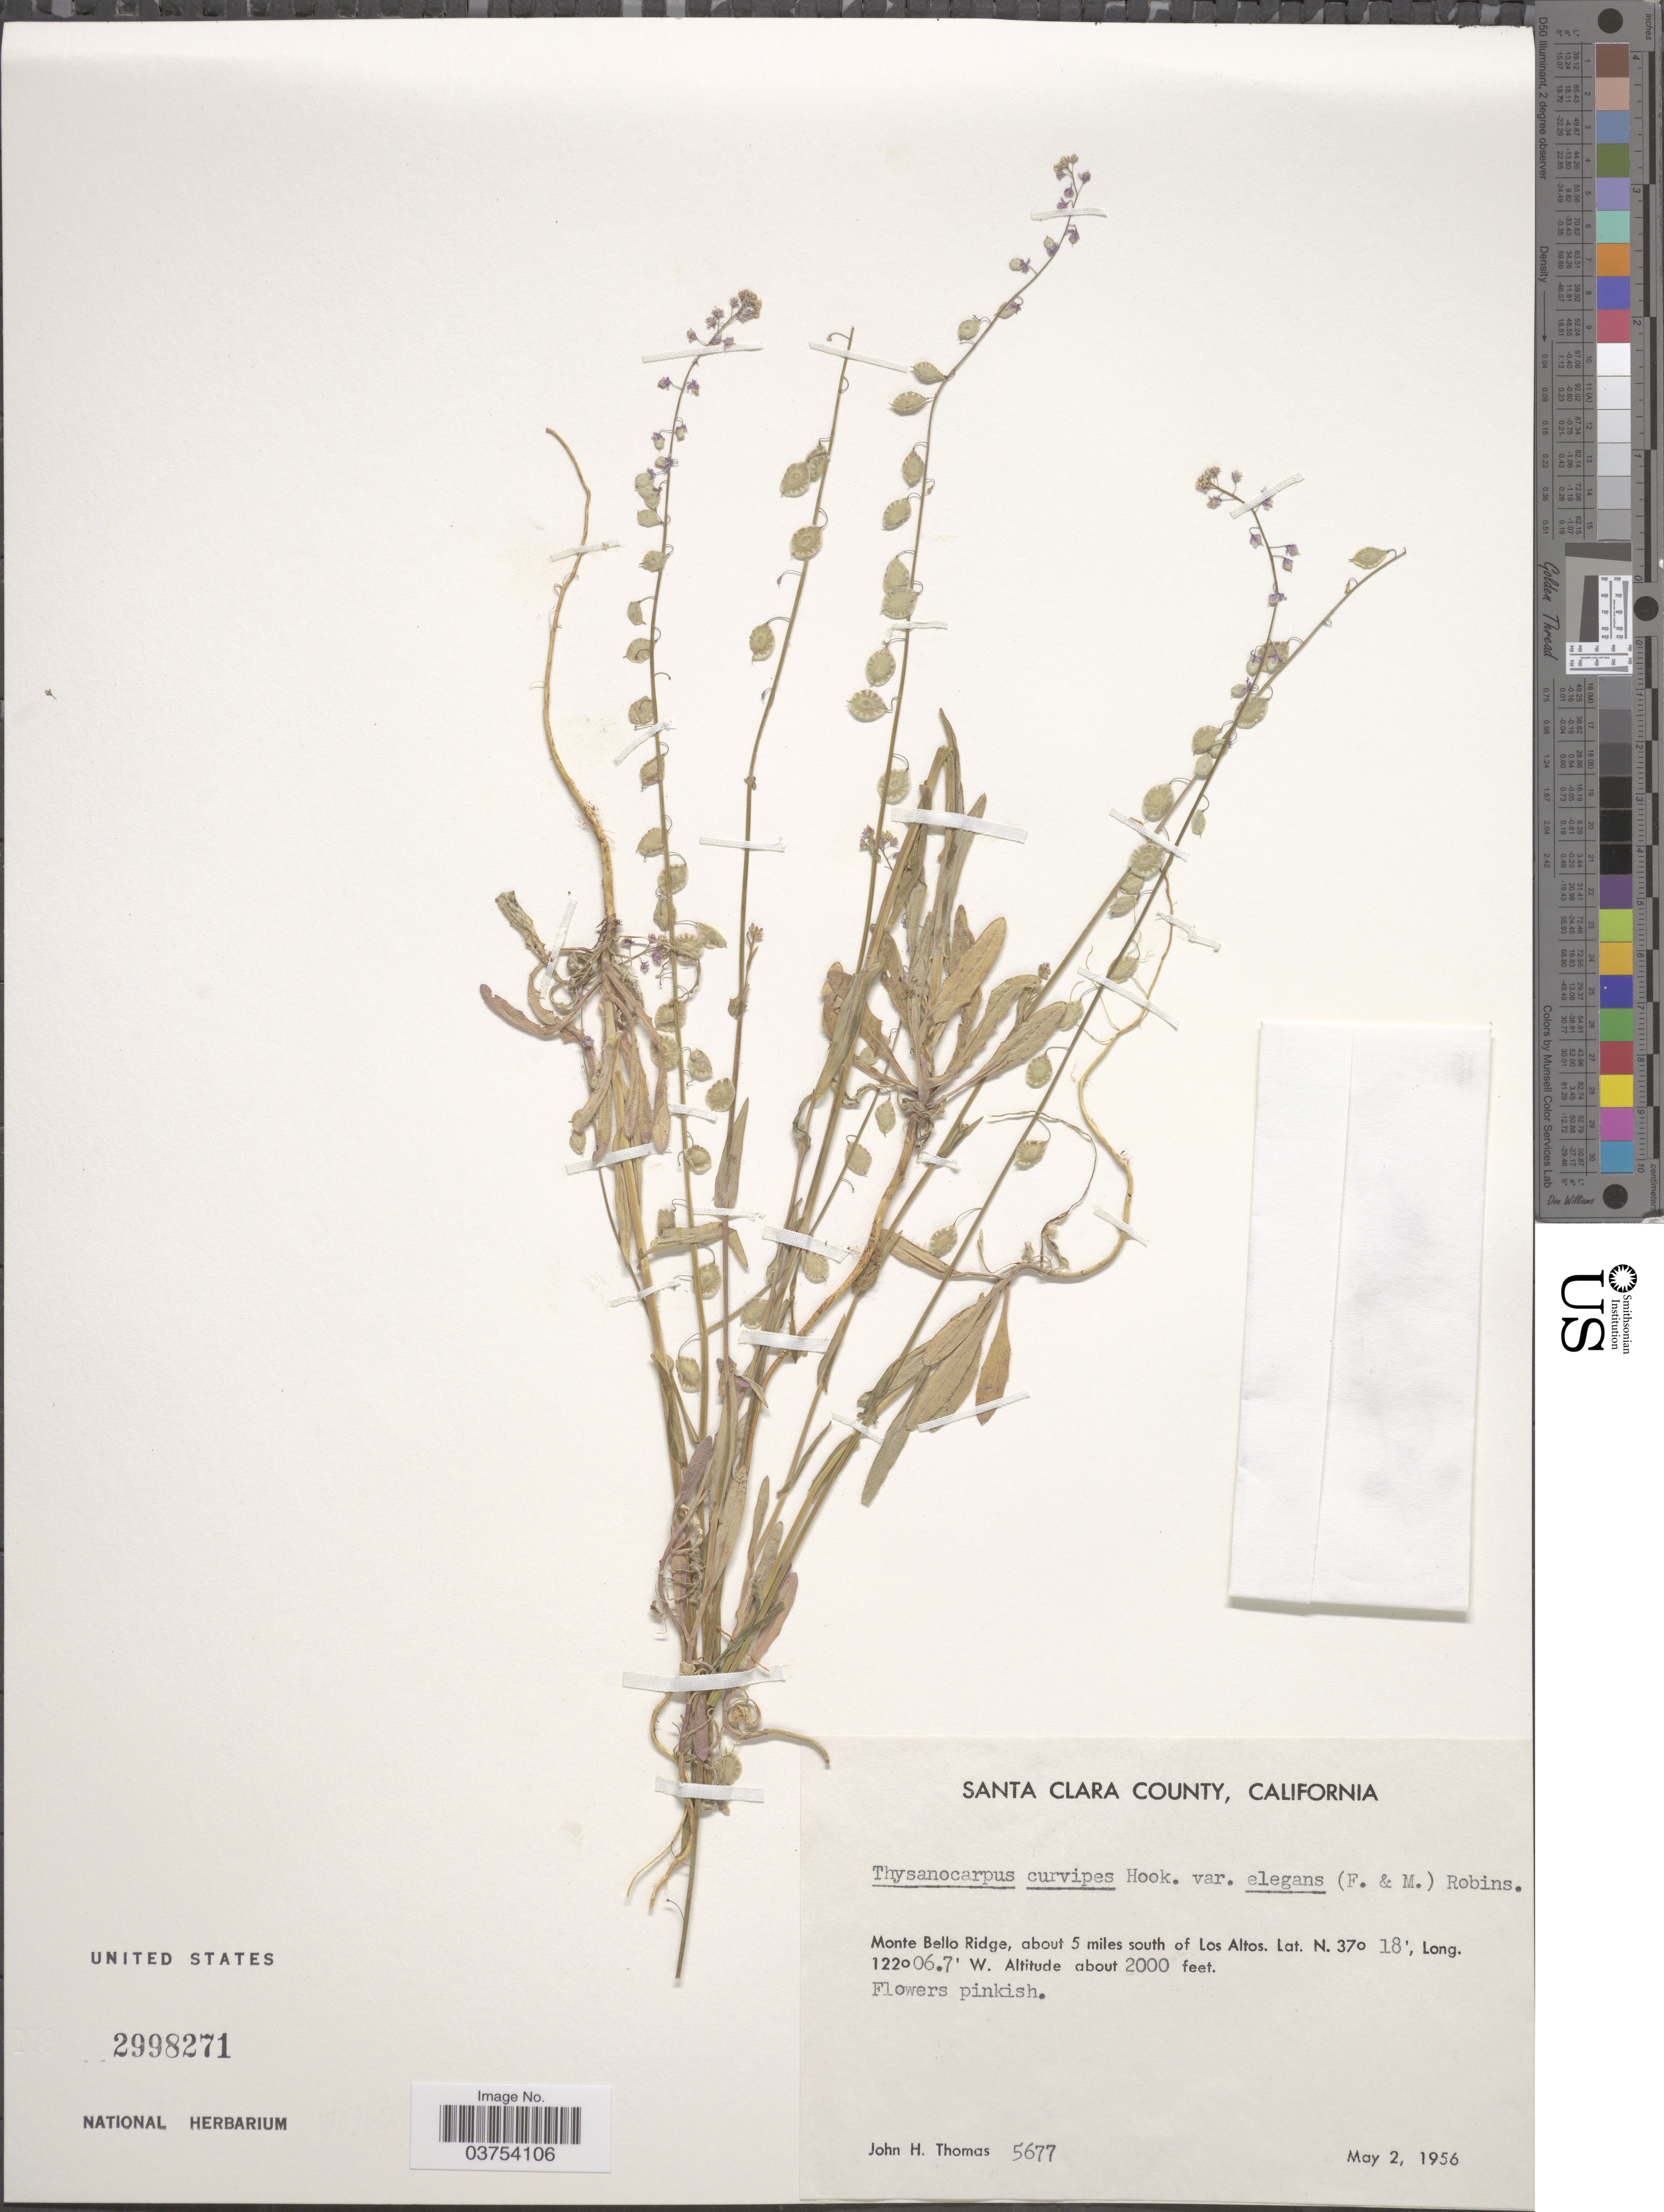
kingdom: Plantae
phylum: Tracheophyta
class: Magnoliopsida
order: Brassicales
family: Brassicaceae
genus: Thysanocarpus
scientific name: Thysanocarpus curvipes var. elegans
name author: (Fisch. & C.A. Mey.) B.L. Rob.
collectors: J. H. Thomas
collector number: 5677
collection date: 1956-05-02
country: United States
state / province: California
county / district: Santa Clara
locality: Santa Clara County. Monte Bello Ridge, about 5 miles south of Los Altos.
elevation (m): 610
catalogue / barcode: US 2998271